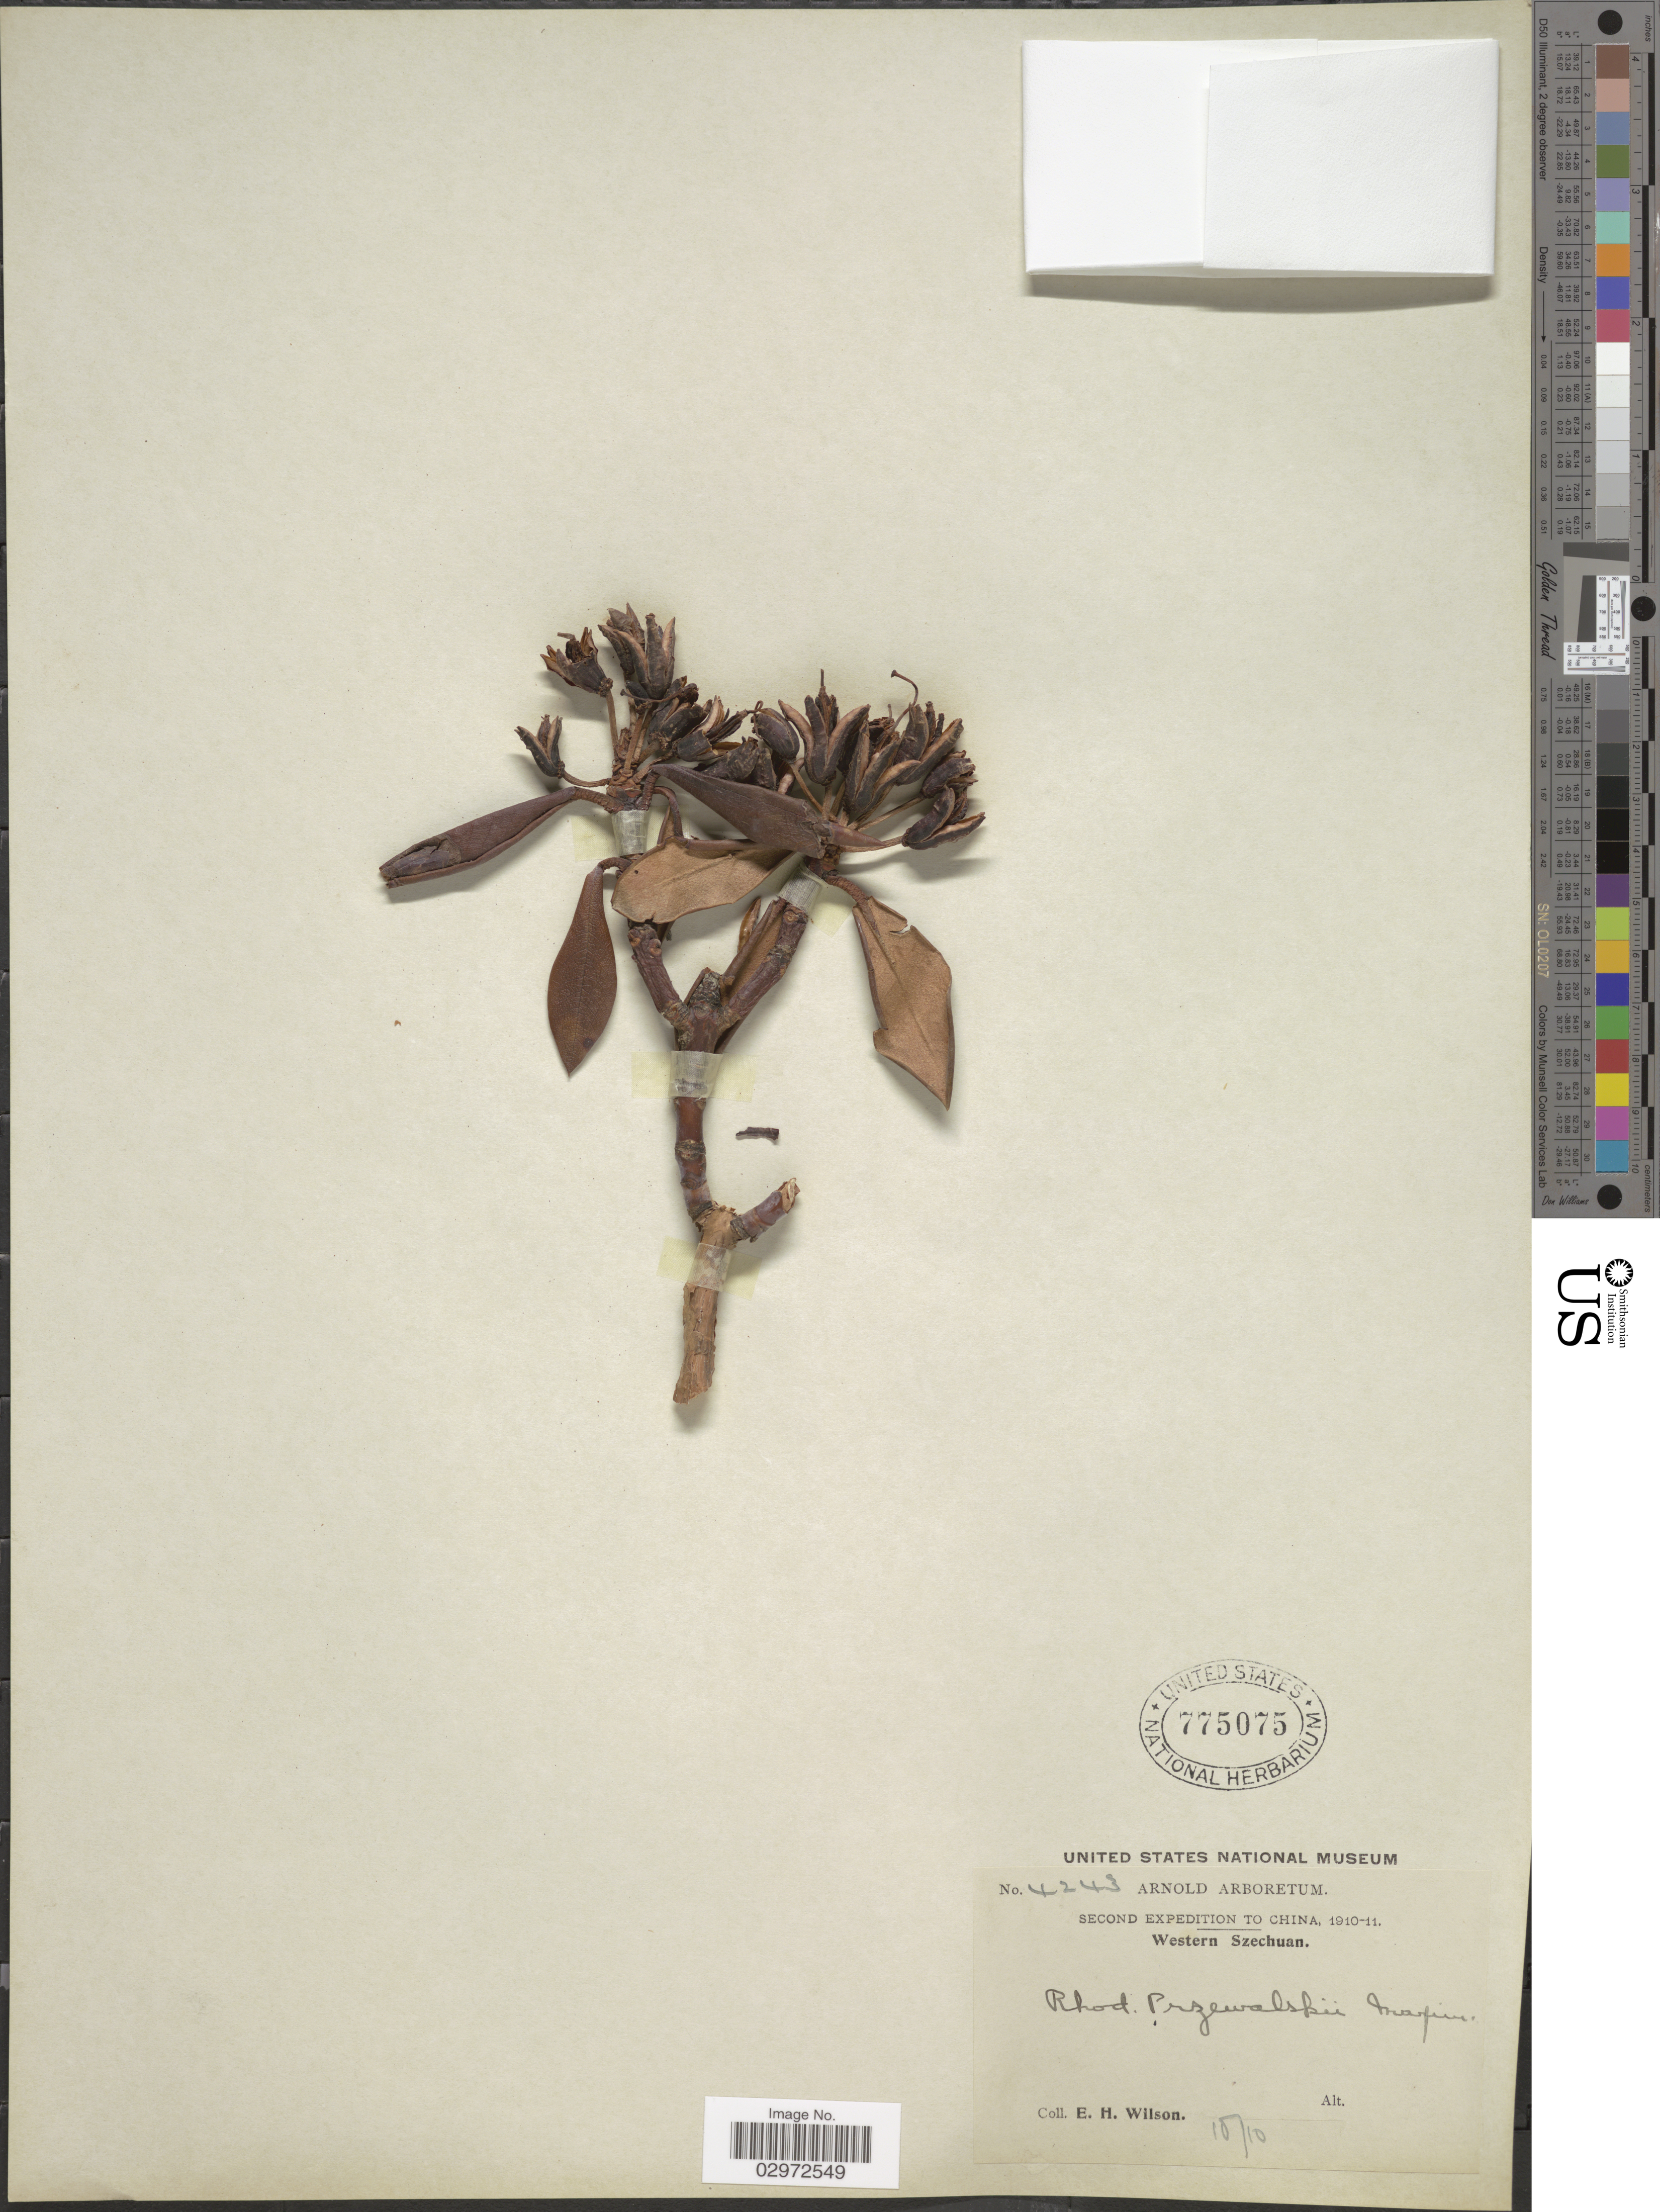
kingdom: Plantae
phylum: Tracheophyta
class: Magnoliopsida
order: Ericales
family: Ericaceae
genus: Rhododendron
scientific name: Rhododendron przewalskii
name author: Maxim.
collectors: E. Wilson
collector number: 4243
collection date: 1910-10-10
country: China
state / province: Sichuan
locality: Western Szechuan.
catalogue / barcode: US 775075